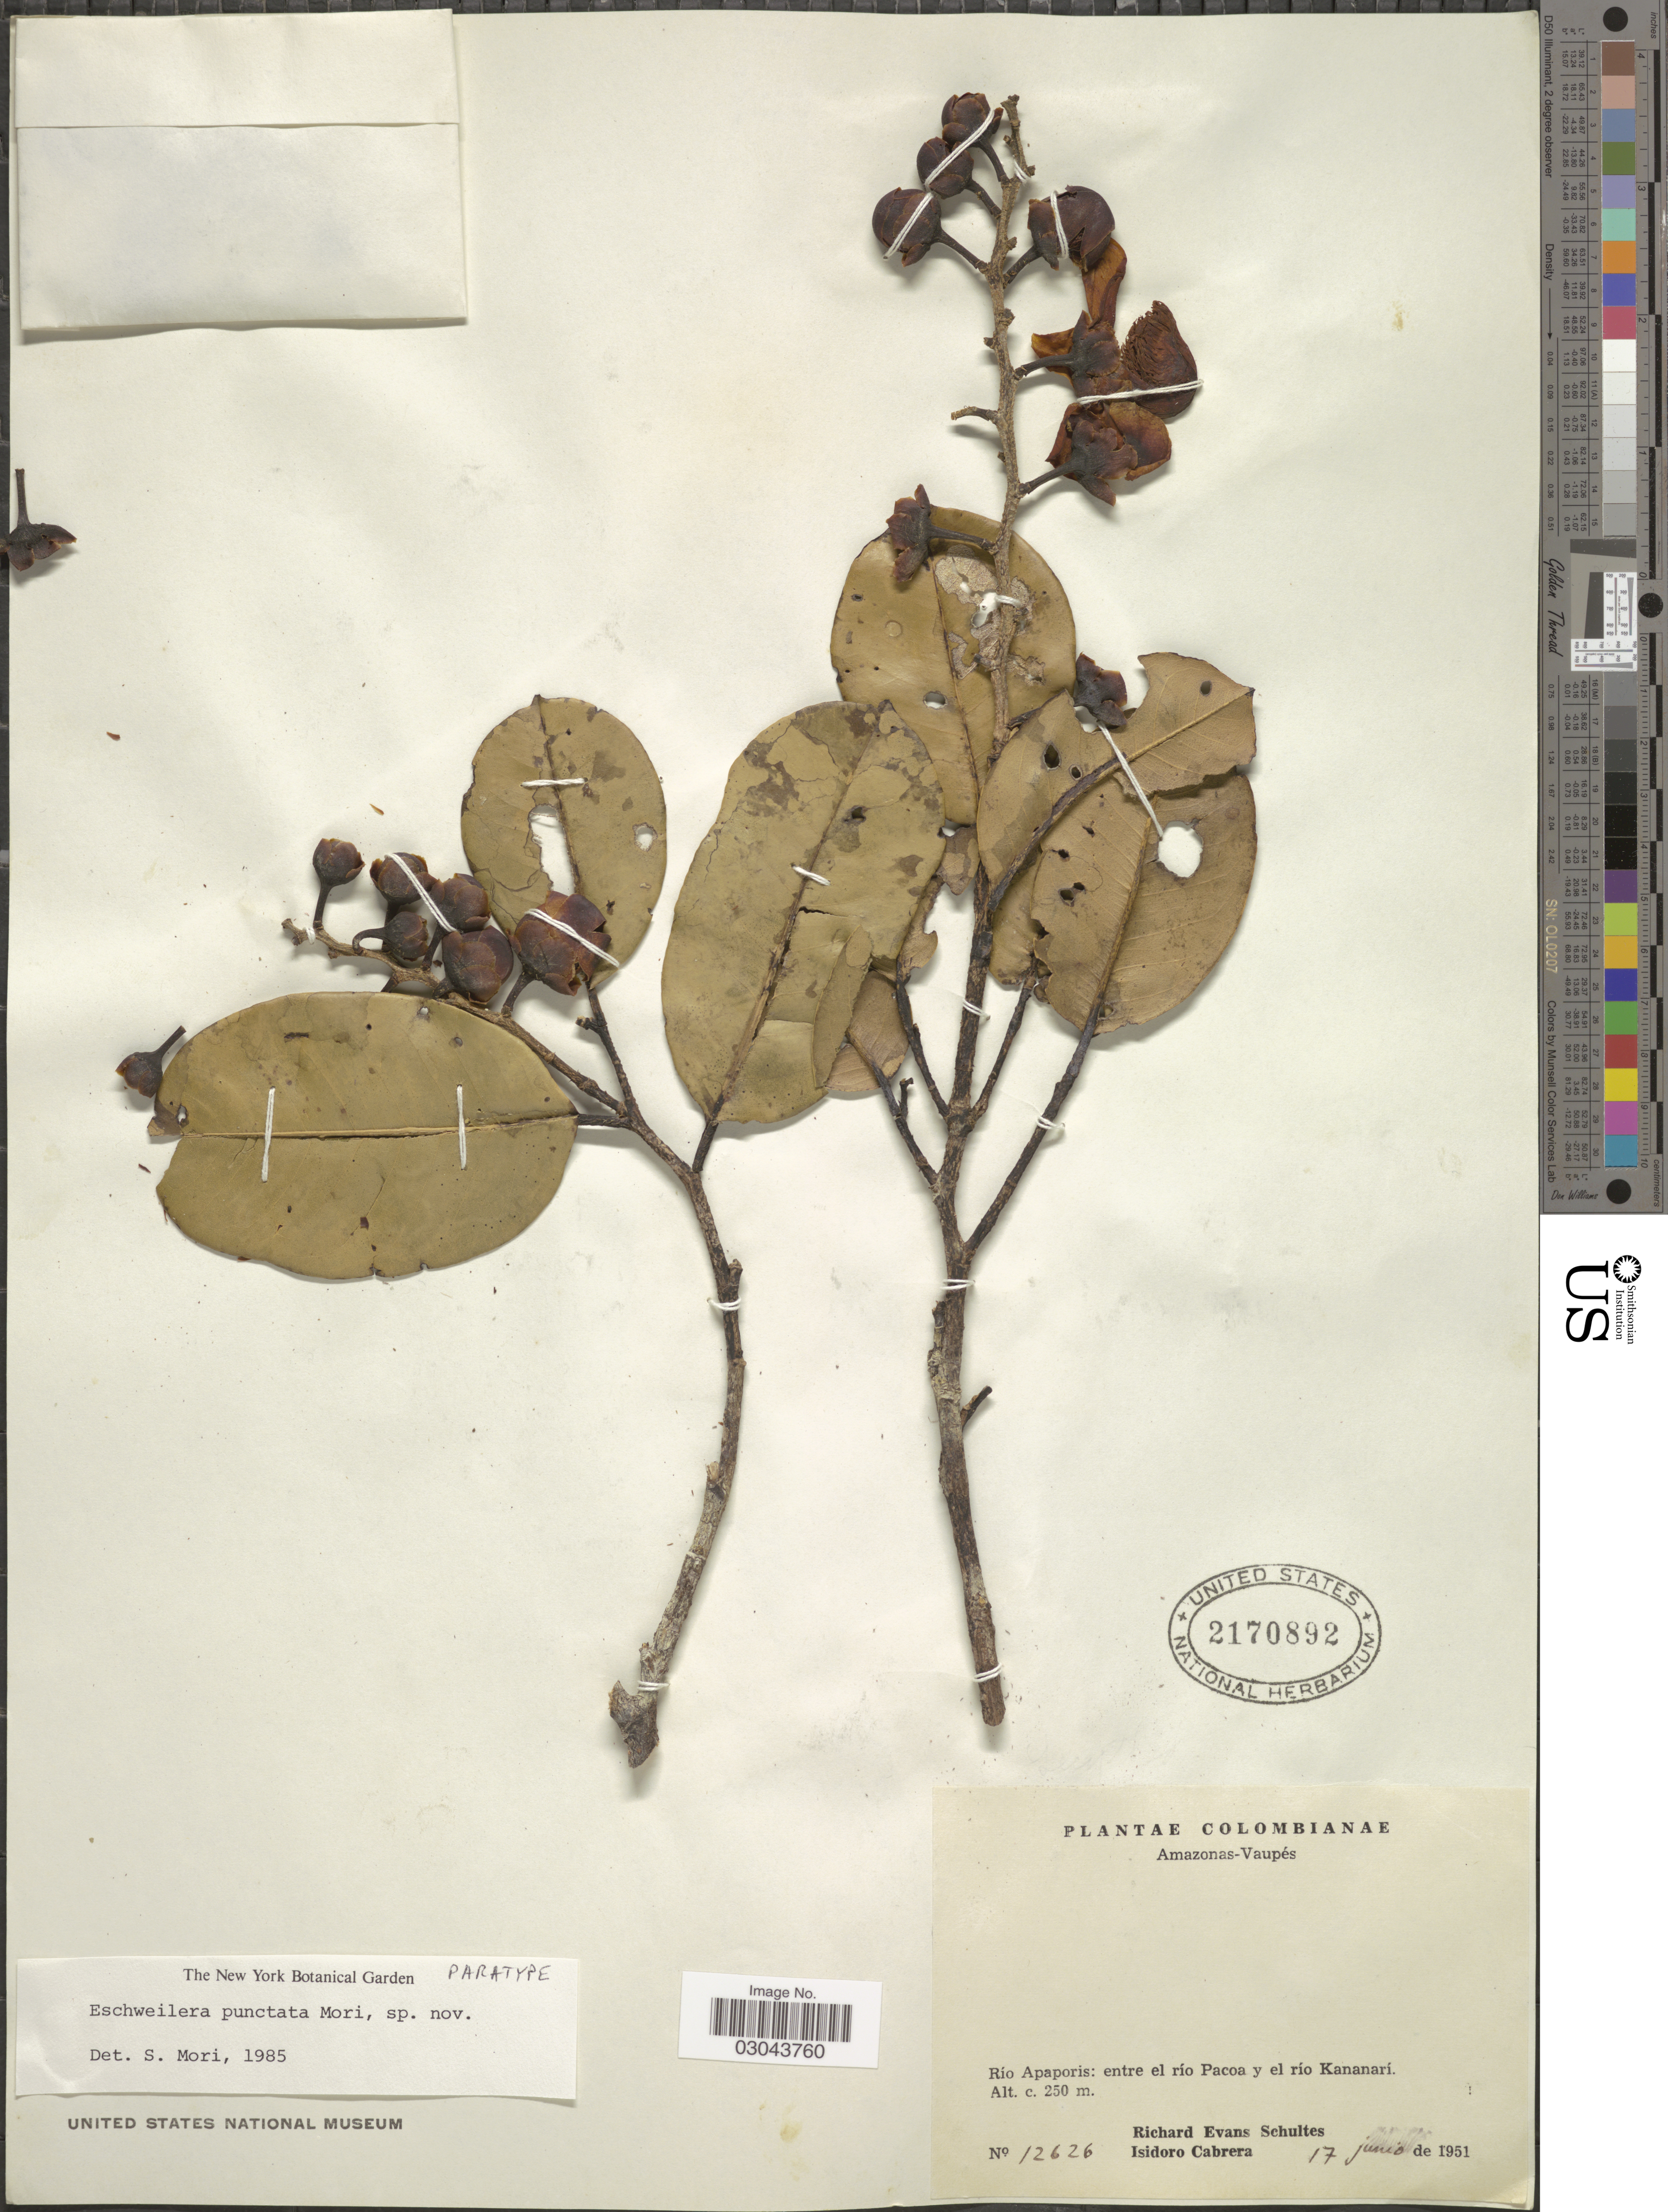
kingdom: Plantae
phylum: Tracheophyta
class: Magnoliopsida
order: Ericales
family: Lecythidaceae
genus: Eschweilera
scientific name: Eschweilera punctata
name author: S.A. Mori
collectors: R. E. Schultes & I. Cabrera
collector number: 12626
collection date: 1951-06-17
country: Colombia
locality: Amazonas-Vaupés: Río Apaporis, entre el Río Pacoa y el río Kananarí.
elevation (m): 250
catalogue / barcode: US 2170892